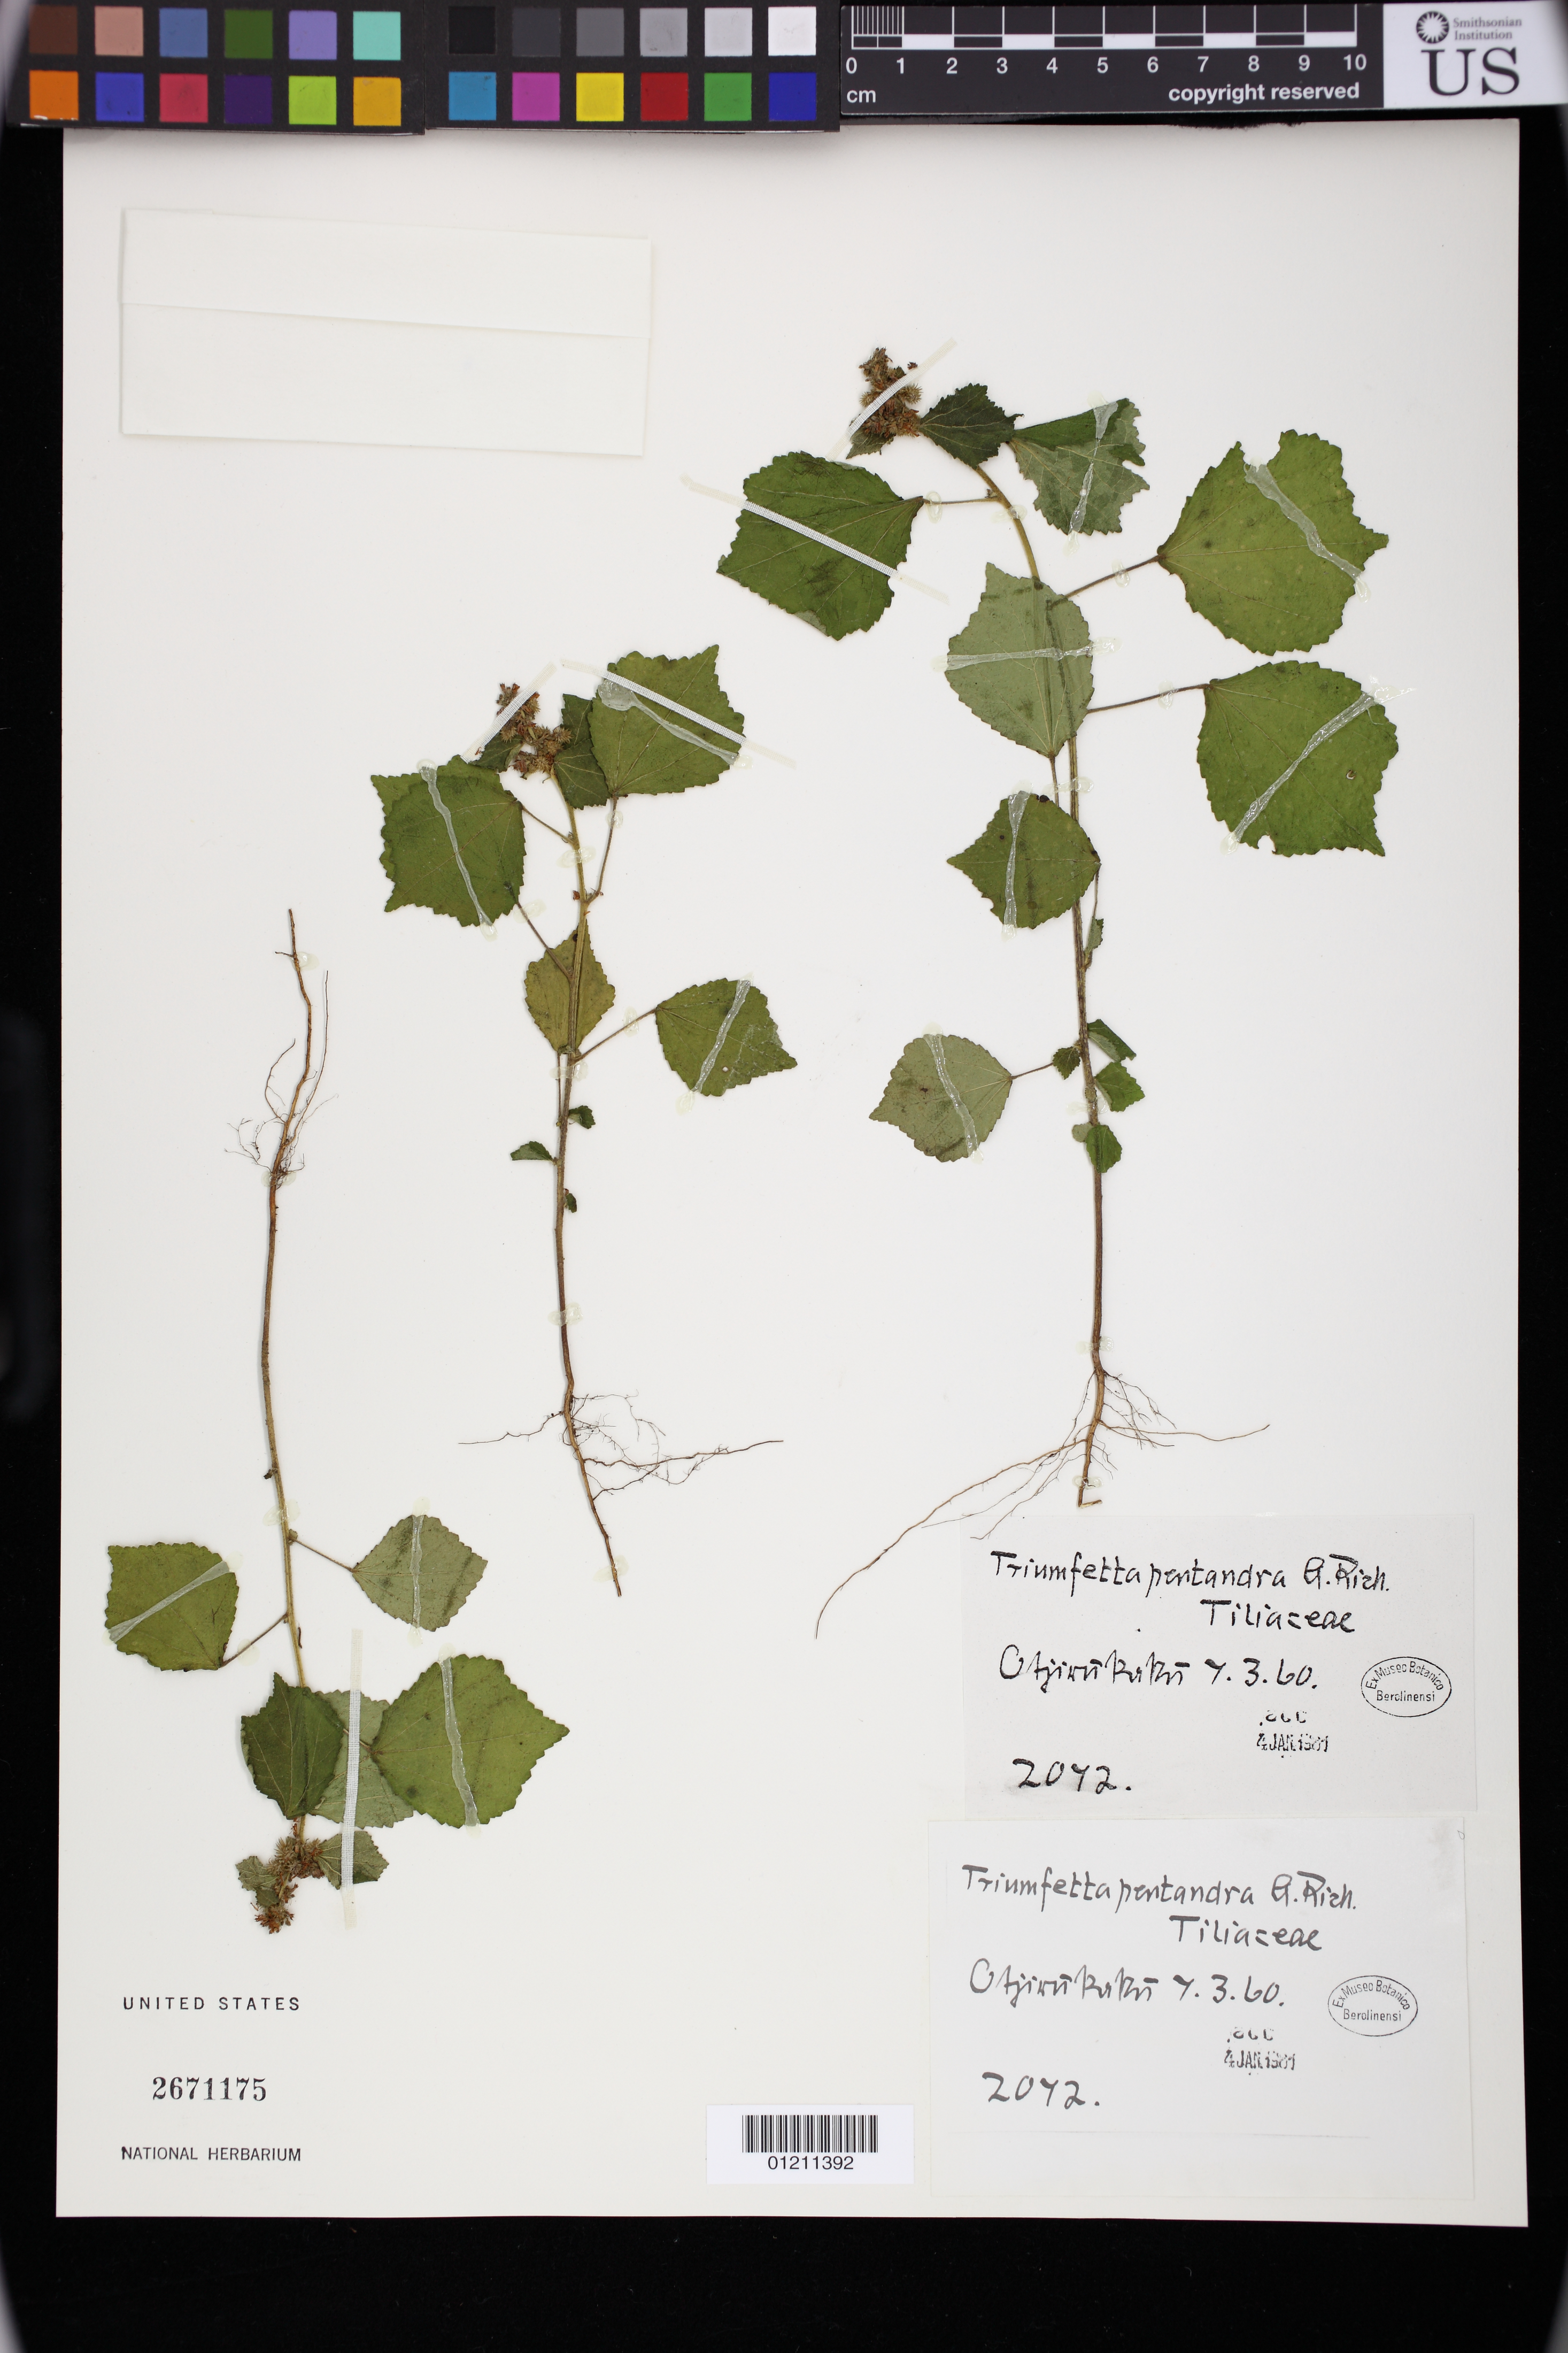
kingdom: Plantae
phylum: Tracheophyta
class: Magnoliopsida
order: Malvales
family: Malvaceae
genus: Triumfetta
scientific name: Triumfetta pentandra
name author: A. Rich.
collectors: ex Mus. Bot. Berolinensi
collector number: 2072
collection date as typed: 03 Jul 1960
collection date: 1960-07-03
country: Namibia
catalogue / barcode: US 2671175